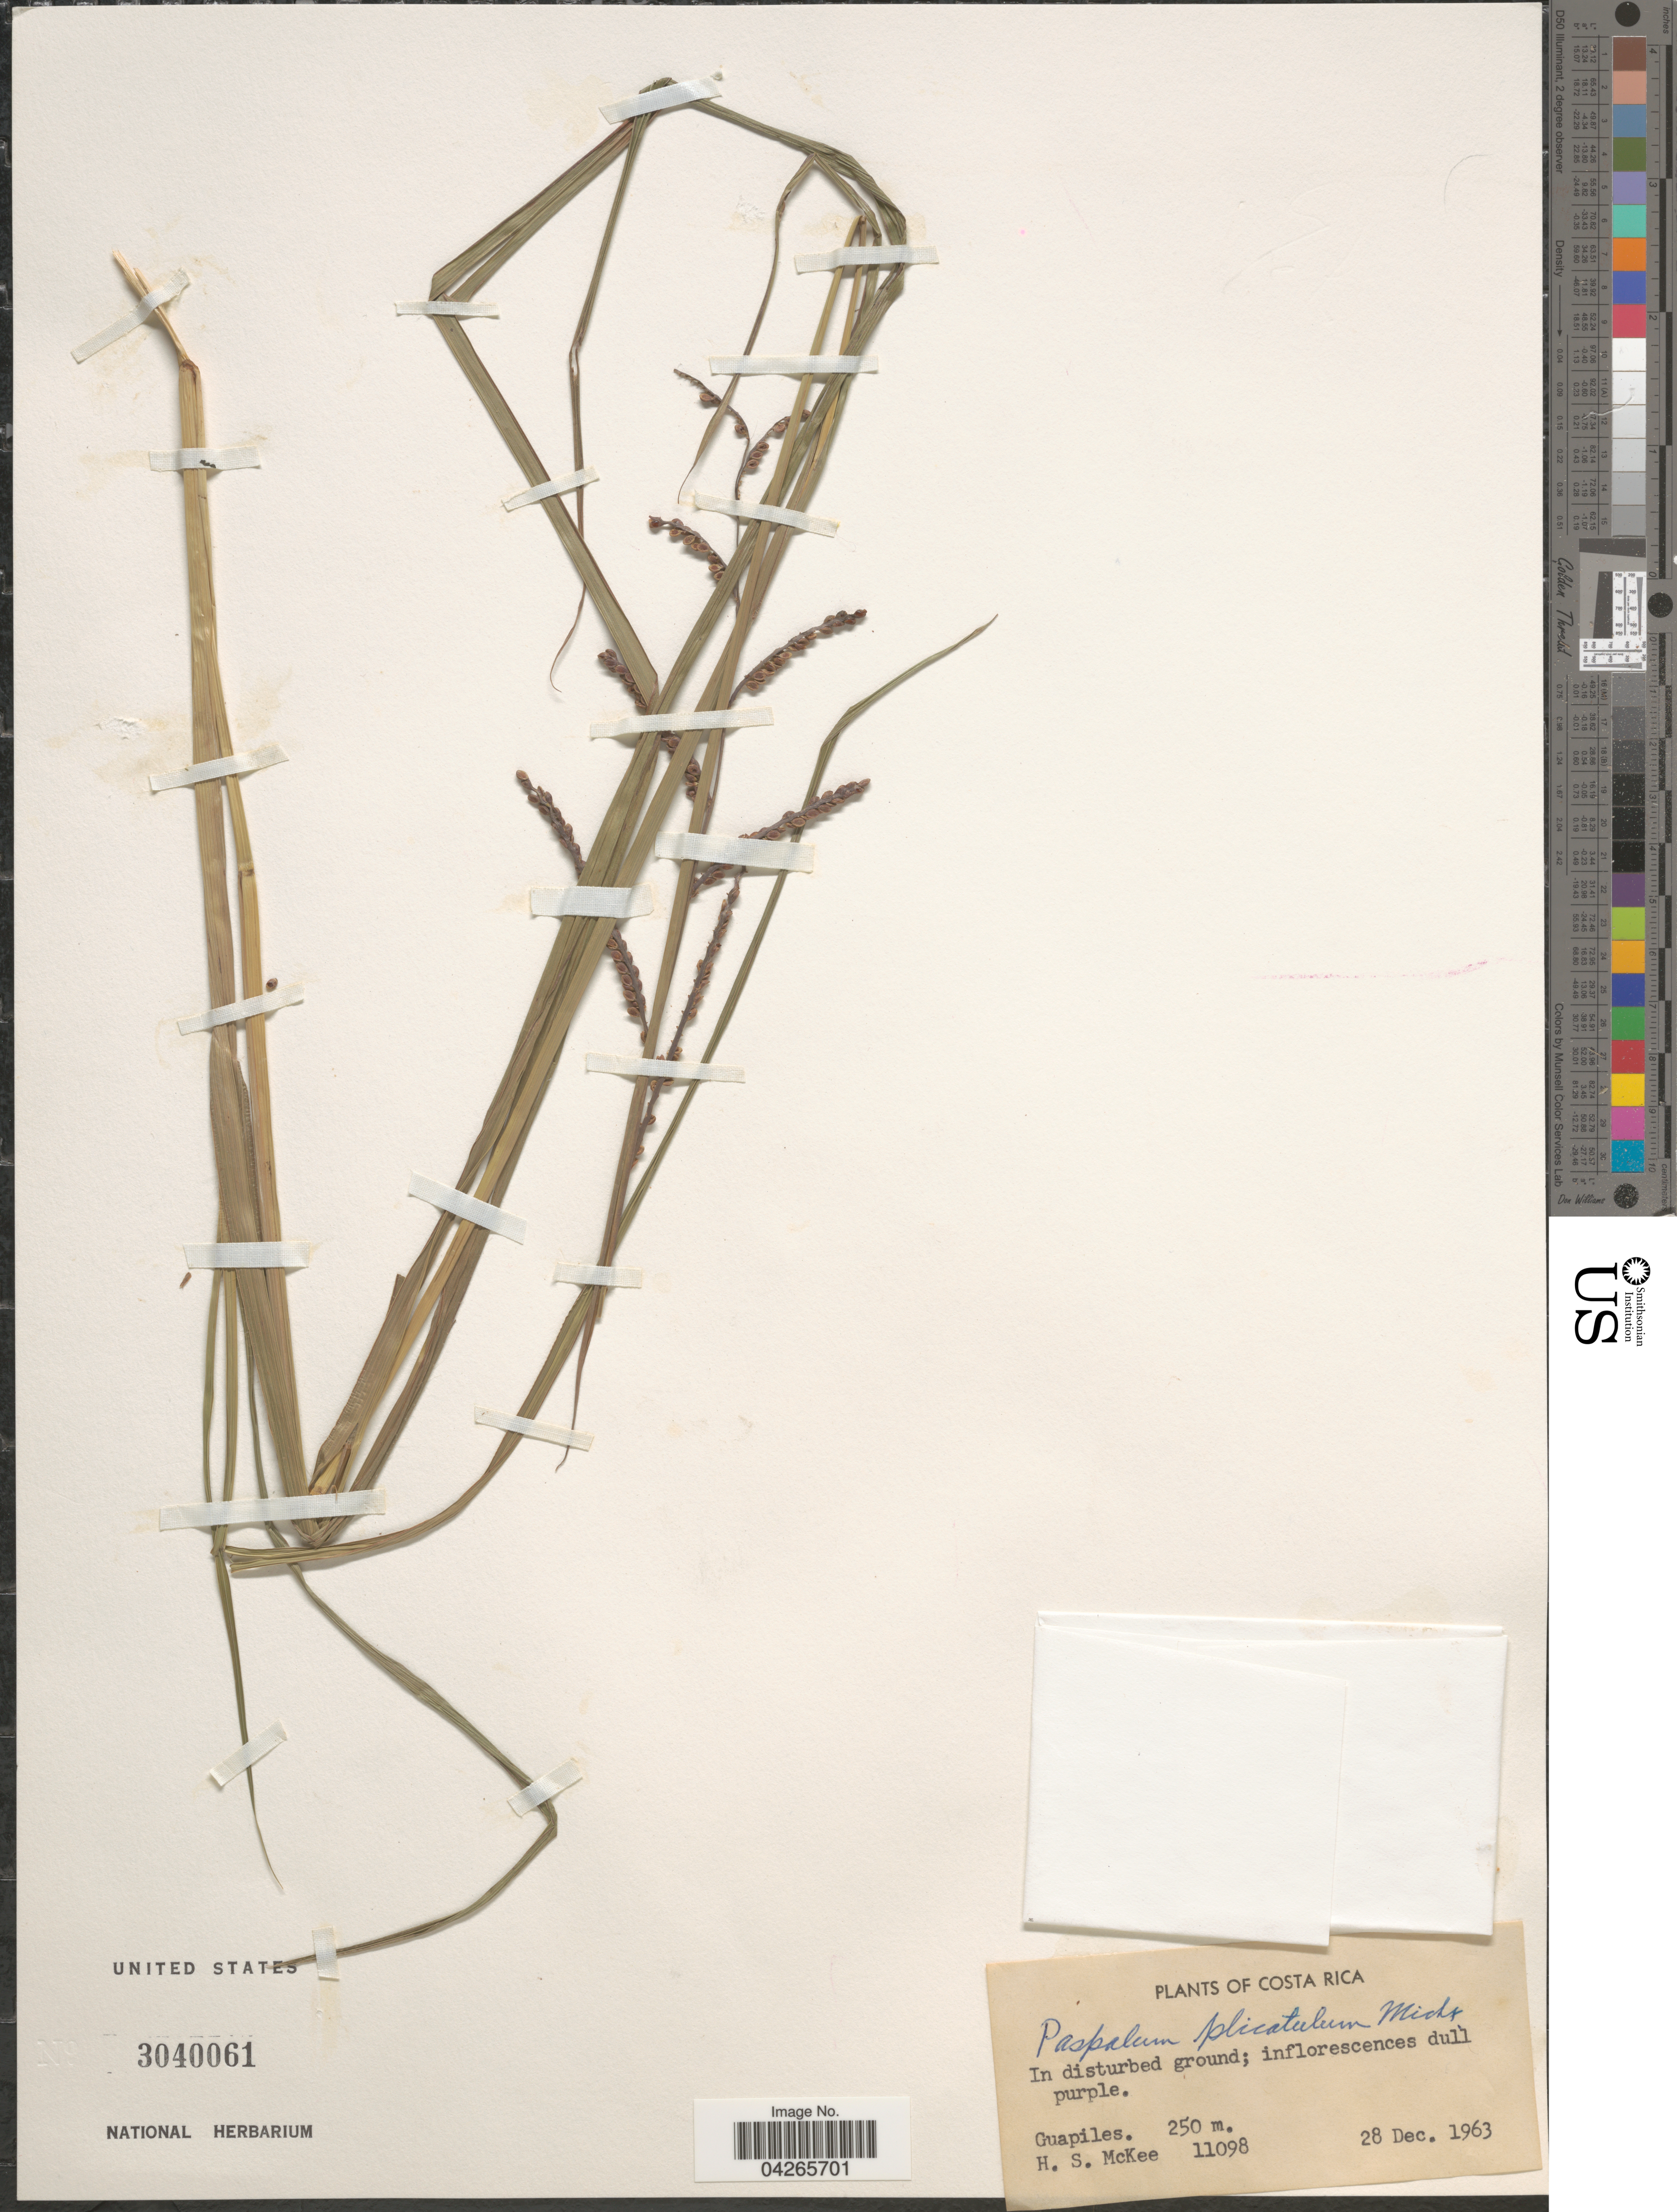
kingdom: Plantae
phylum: Tracheophyta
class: Liliopsida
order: Poales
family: Poaceae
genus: Paspalum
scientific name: Paspalum plicatulum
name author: Michx.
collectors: H. S. McKee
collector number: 11098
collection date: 1963-12-28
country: Costa Rica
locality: In disturbed ground; Guapiles.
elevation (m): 250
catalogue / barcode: US 3040061